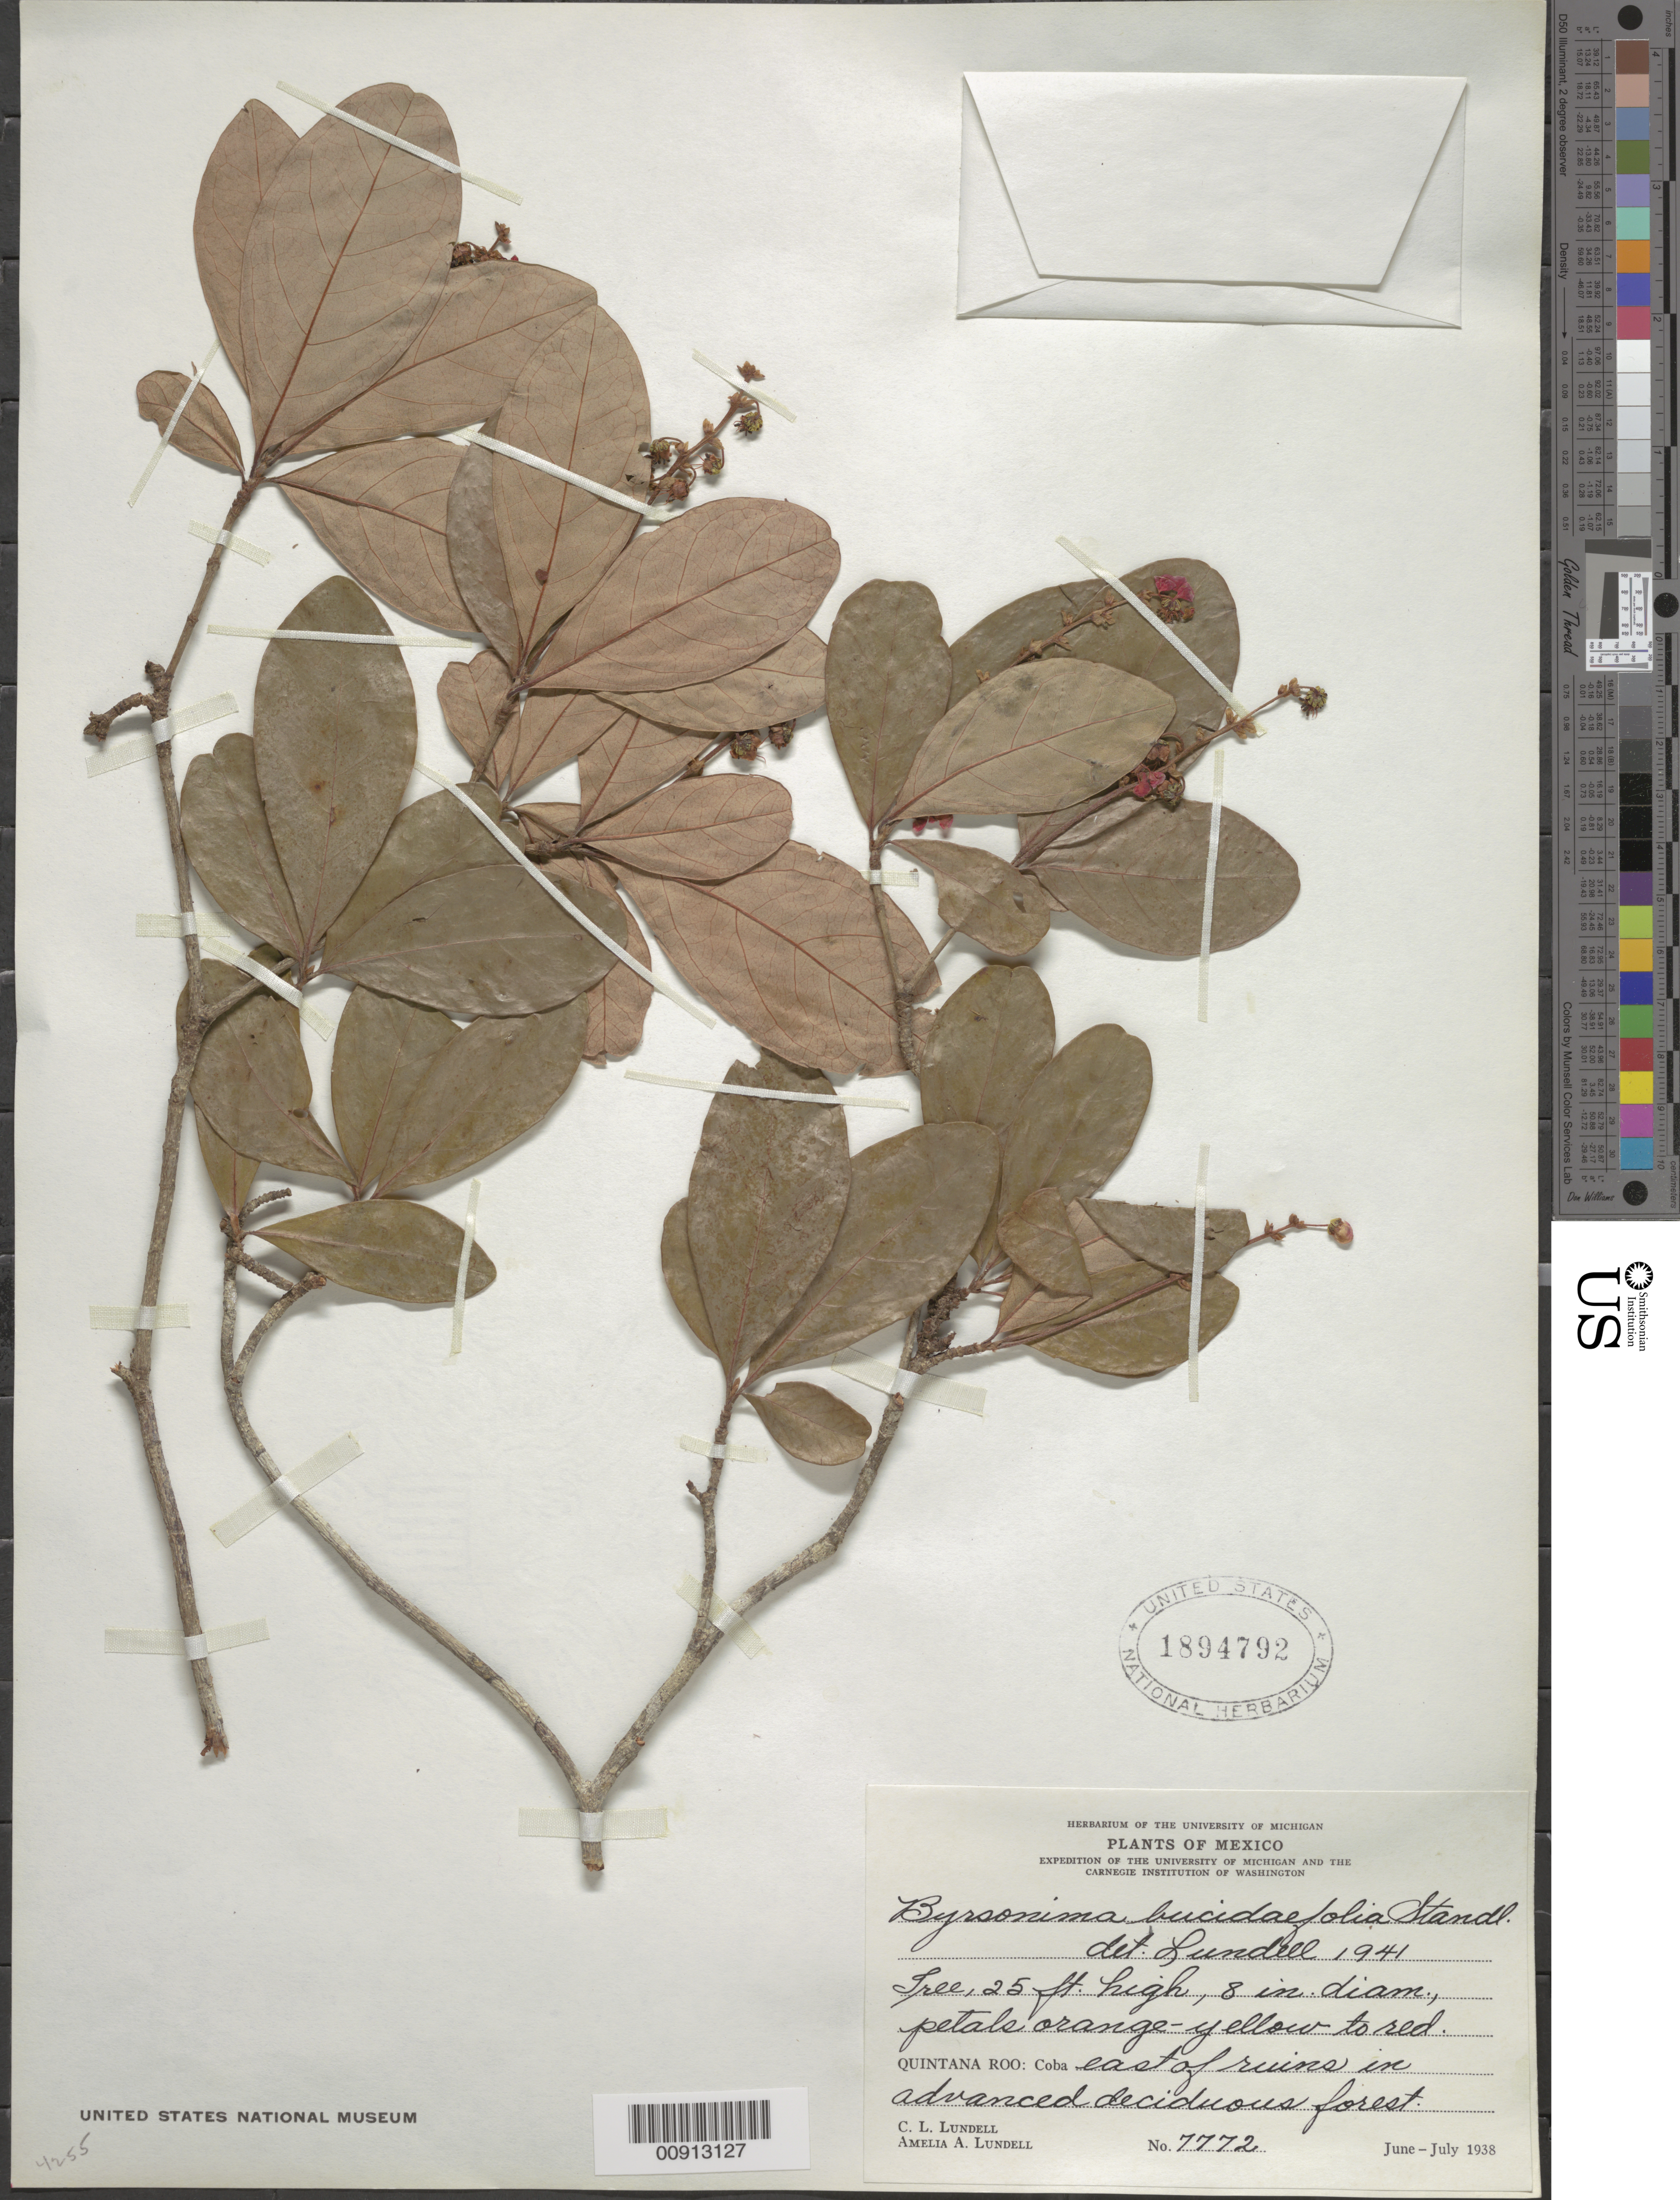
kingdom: Plantae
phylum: Tracheophyta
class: Magnoliopsida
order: Malpighiales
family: Malpighiaceae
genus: Byrsonima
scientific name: Byrsonima bucidifolia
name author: Standl.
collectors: C. L. Lundell & A. A. Lundell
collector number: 7772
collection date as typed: Jun 1938 to -- Jul 1938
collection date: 1938-06/1938-07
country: Mexico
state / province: Quintana Roo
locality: Quintana Roo: Coba, east of ruins.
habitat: In advanced deciduous forest.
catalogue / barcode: US 1894792